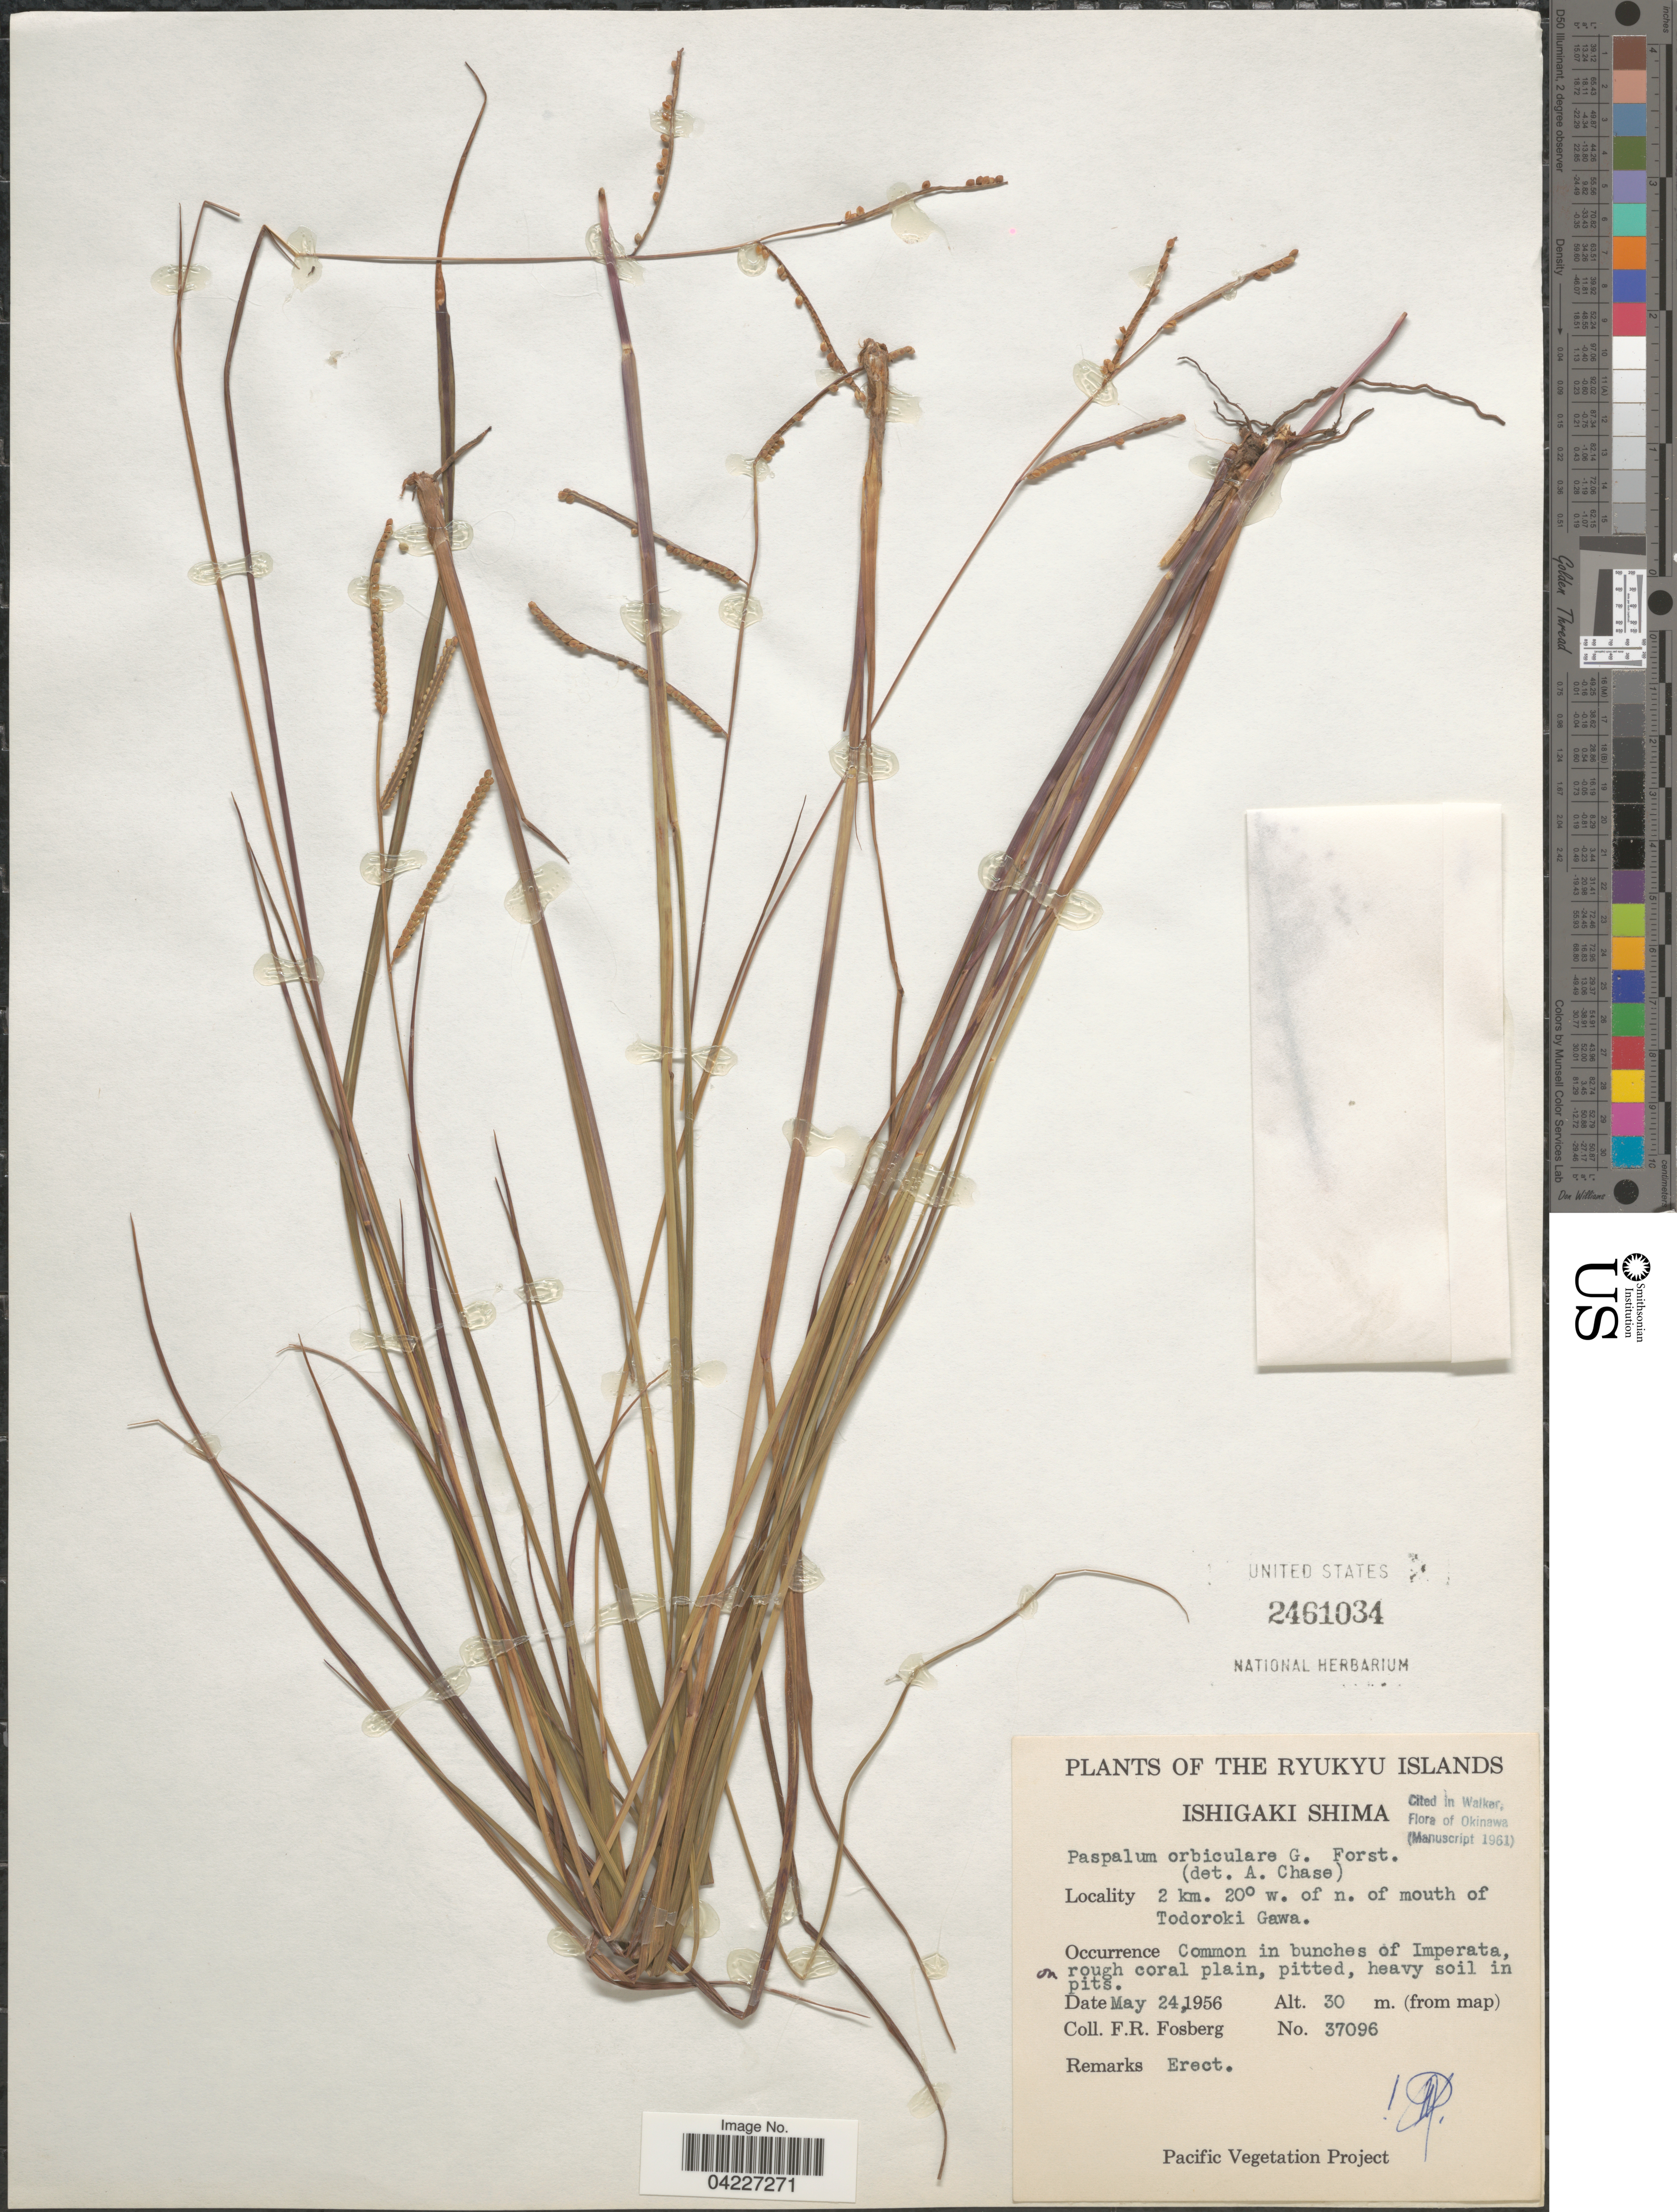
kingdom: Plantae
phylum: Tracheophyta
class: Liliopsida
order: Poales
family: Poaceae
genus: Paspalum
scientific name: Paspalum orbiculare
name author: G. Forst.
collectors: F. R. Fosberg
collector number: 37096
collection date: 1956-05-24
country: Japan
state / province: Okinawa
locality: The Ryukyu Islands. Ishigaki Shima. 2 km. 20° w. of n. of mouth of Todoroki Gawa.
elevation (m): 30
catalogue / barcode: US 2461034